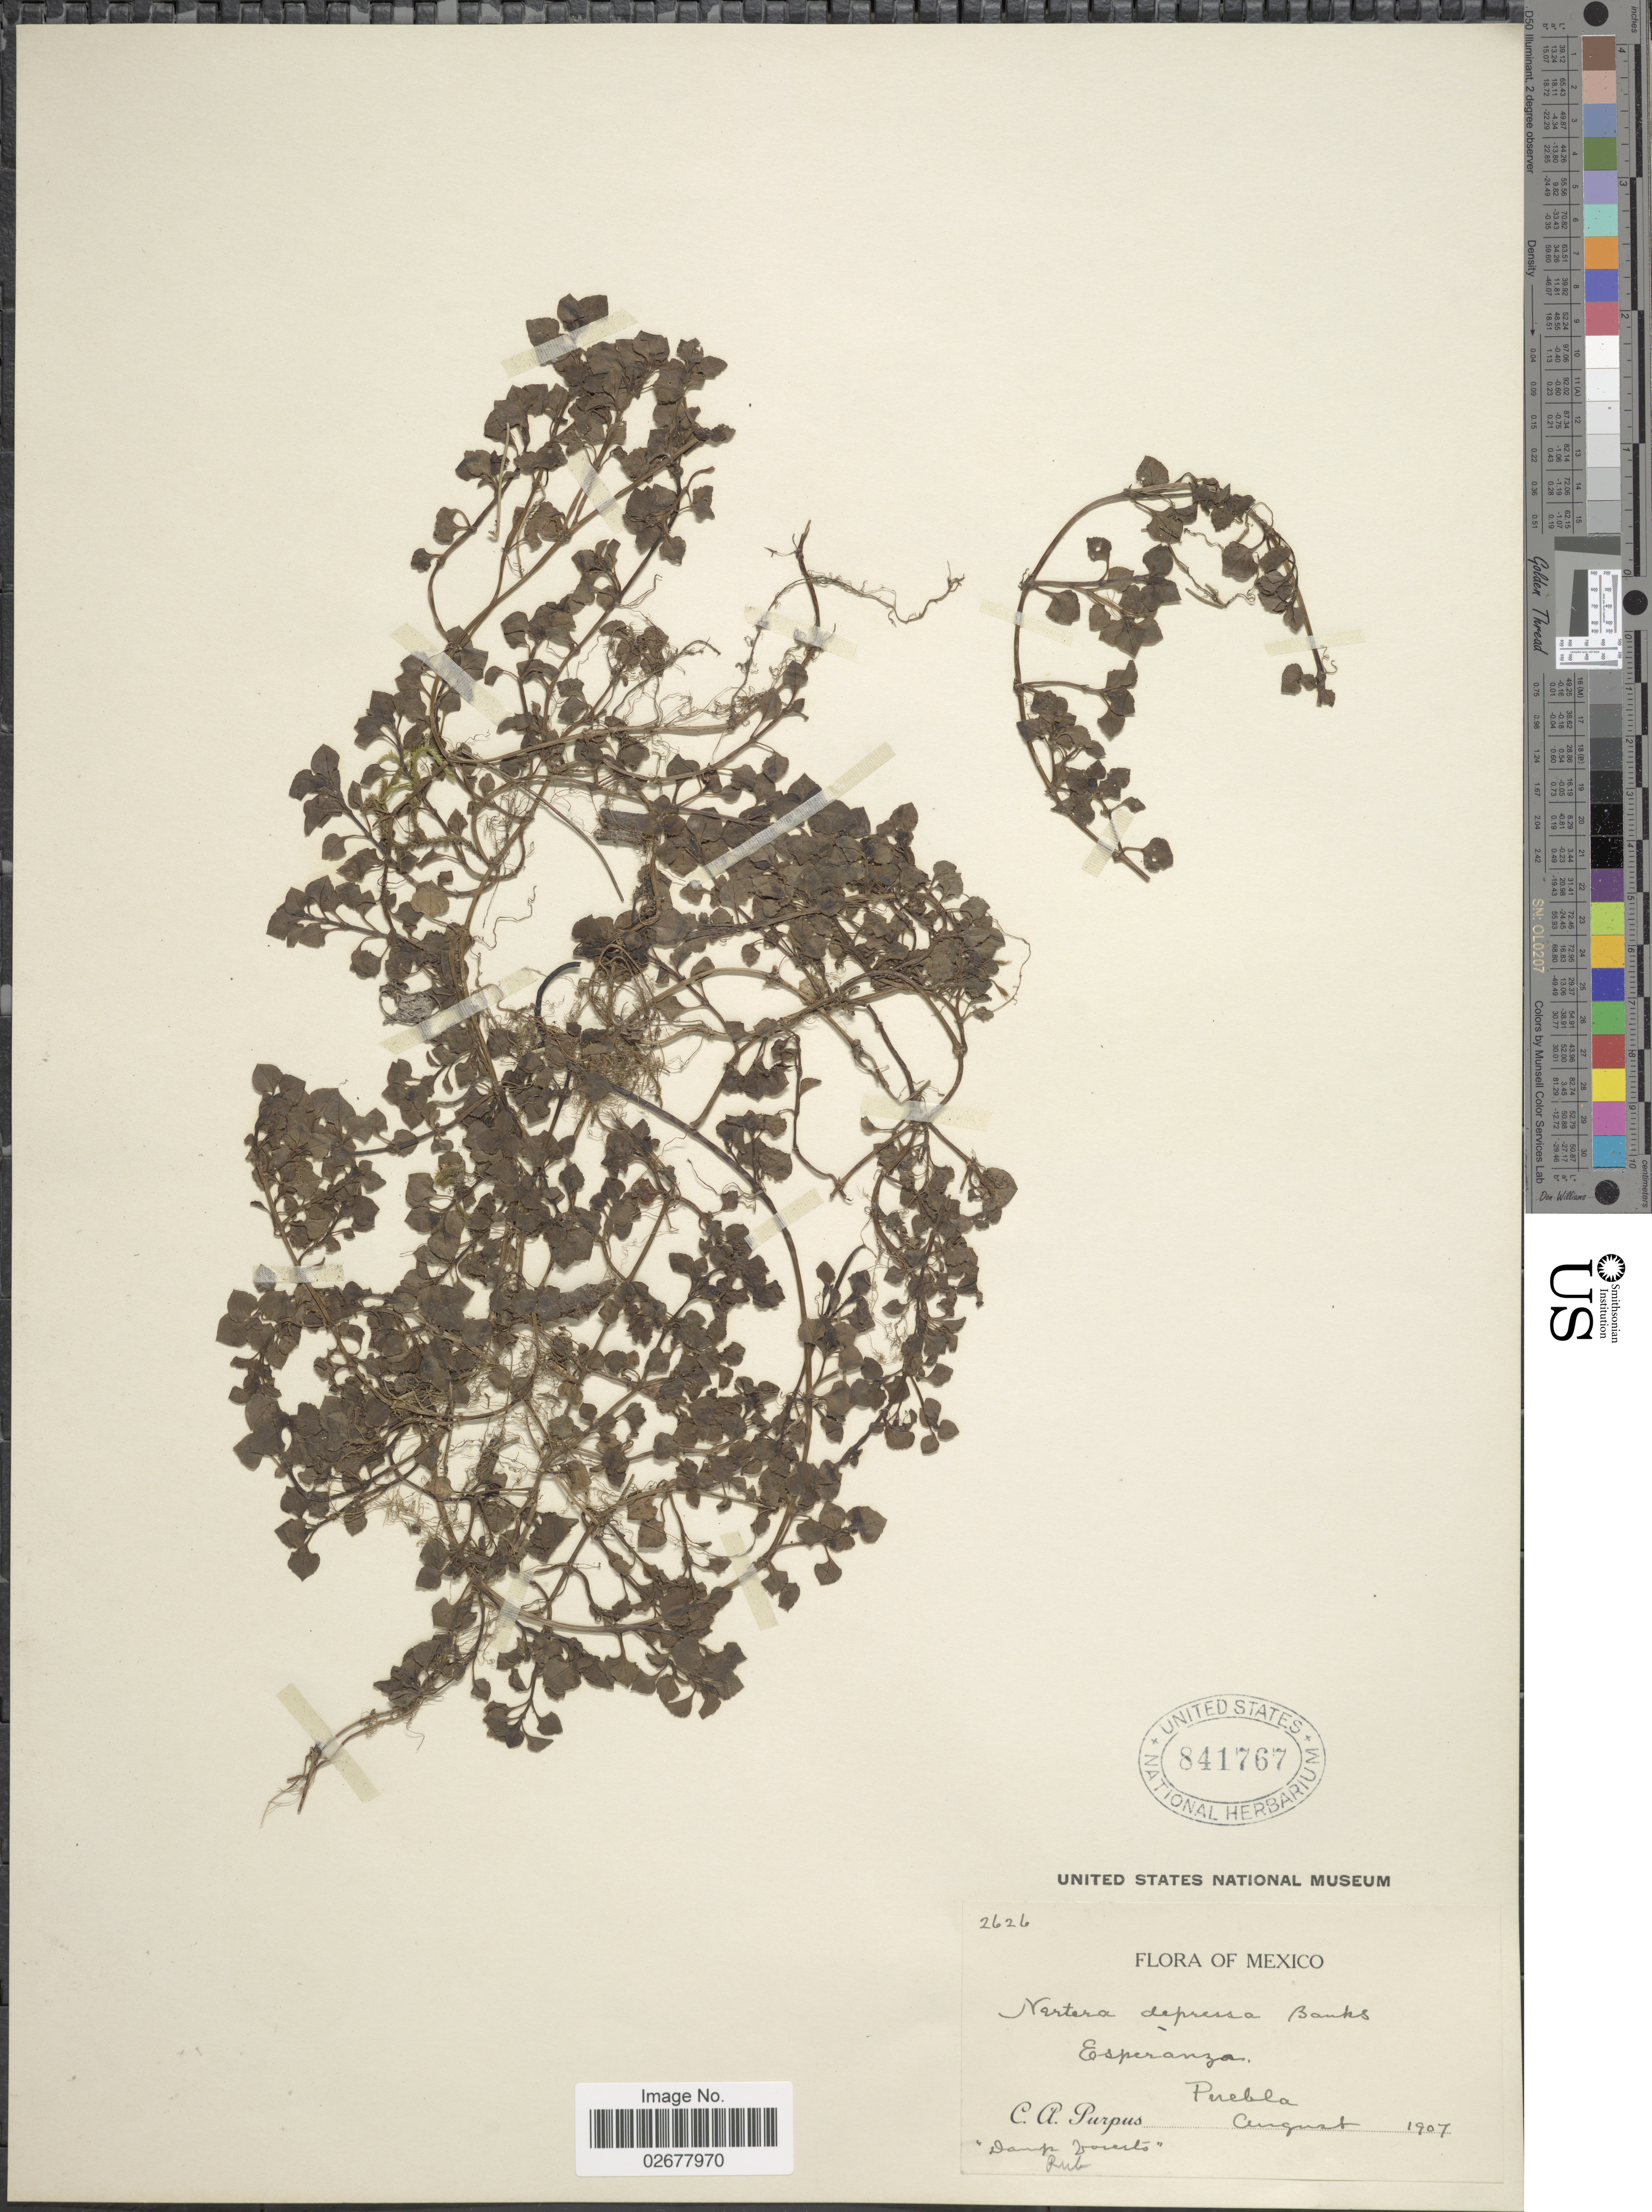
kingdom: Plantae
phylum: Tracheophyta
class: Magnoliopsida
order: Gentianales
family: Rubiaceae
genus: Nertera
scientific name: Nertera depressa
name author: Banks & Sol. ex Gaertn.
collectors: C. A. Purpus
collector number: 2626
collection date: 1907-08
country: Mexico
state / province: Puebla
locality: Esperanza 'Damp forests'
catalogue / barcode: US 841767